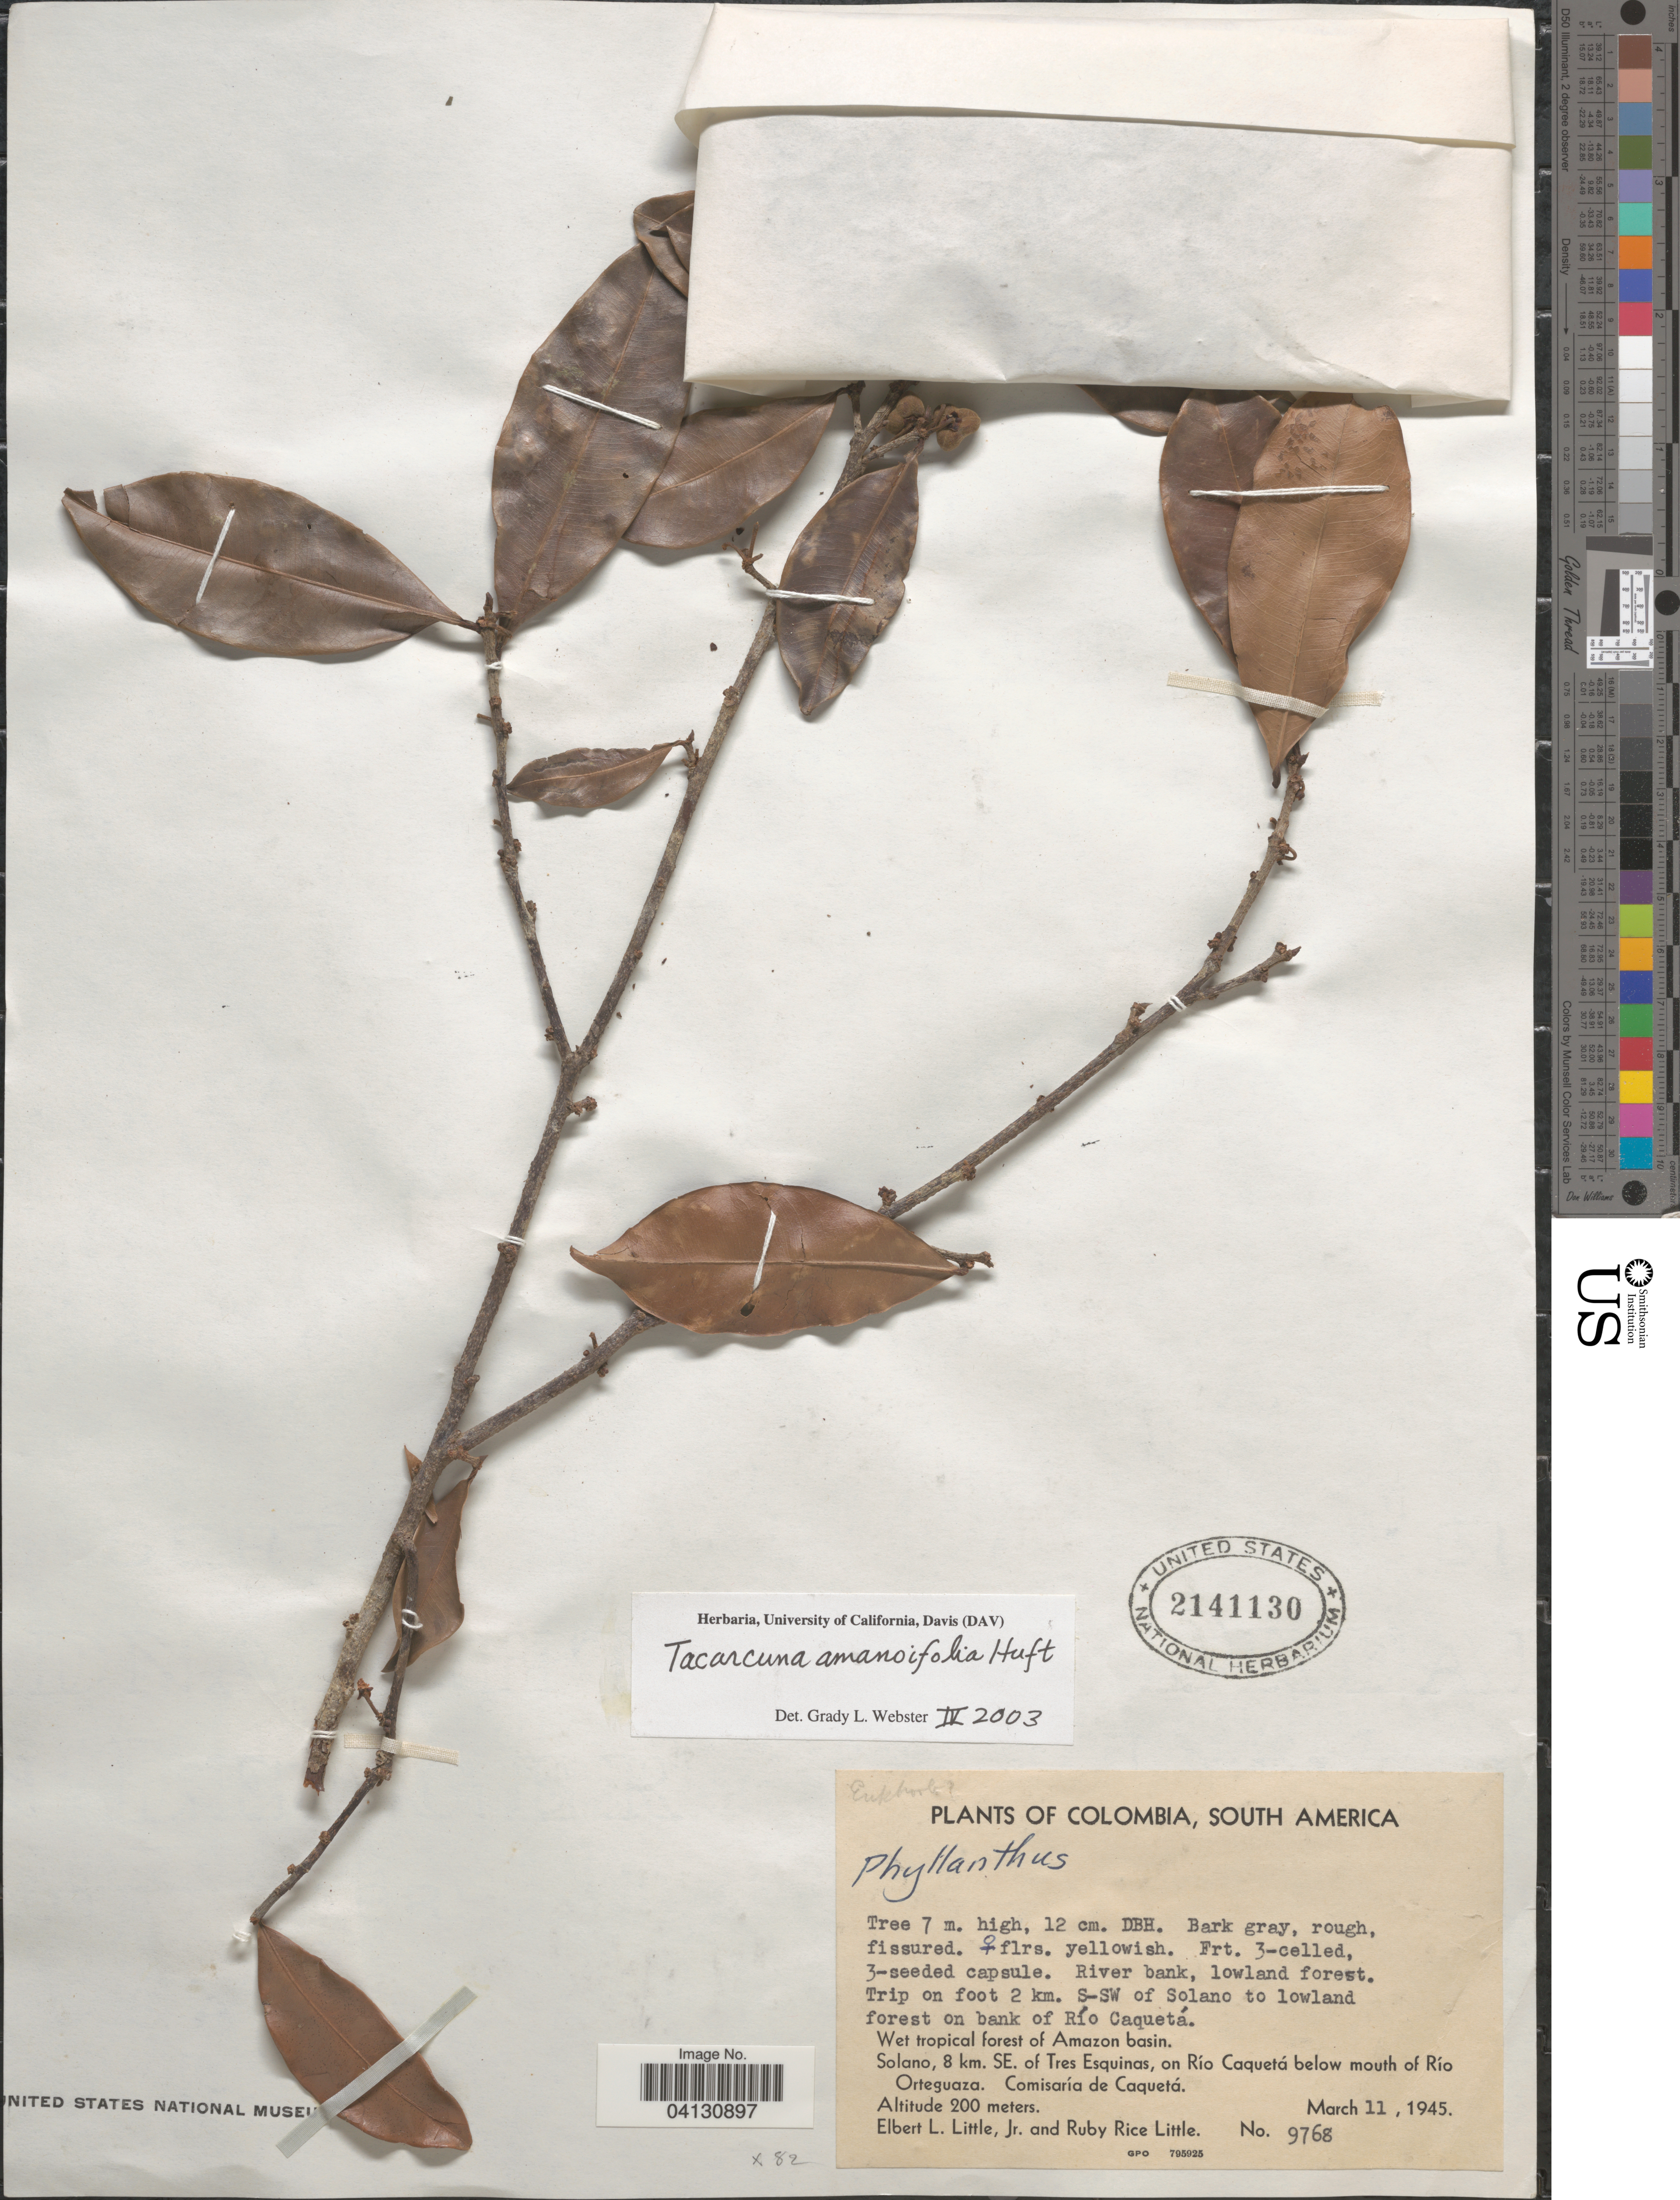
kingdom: Plantae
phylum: Tracheophyta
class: Magnoliopsida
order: Malpighiales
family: Phyllanthaceae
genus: Tacarcuna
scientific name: Tacarcuna amanoifolia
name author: Huft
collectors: E. L. Little & R. R. Little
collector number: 9768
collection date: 1945-03-11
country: Colombia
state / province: Caquetá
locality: Trip on foot 2 km. S-SW of Solano to lowland forest on bank of Río Caquetá. Wet tropical forest of Amazon basin. Solano, 8 km. SE. of Tres Esquinas, on Río Caquetá below mouth of Río Orteguaza. Comisaría de Caquetá.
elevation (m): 200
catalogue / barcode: US 2141130